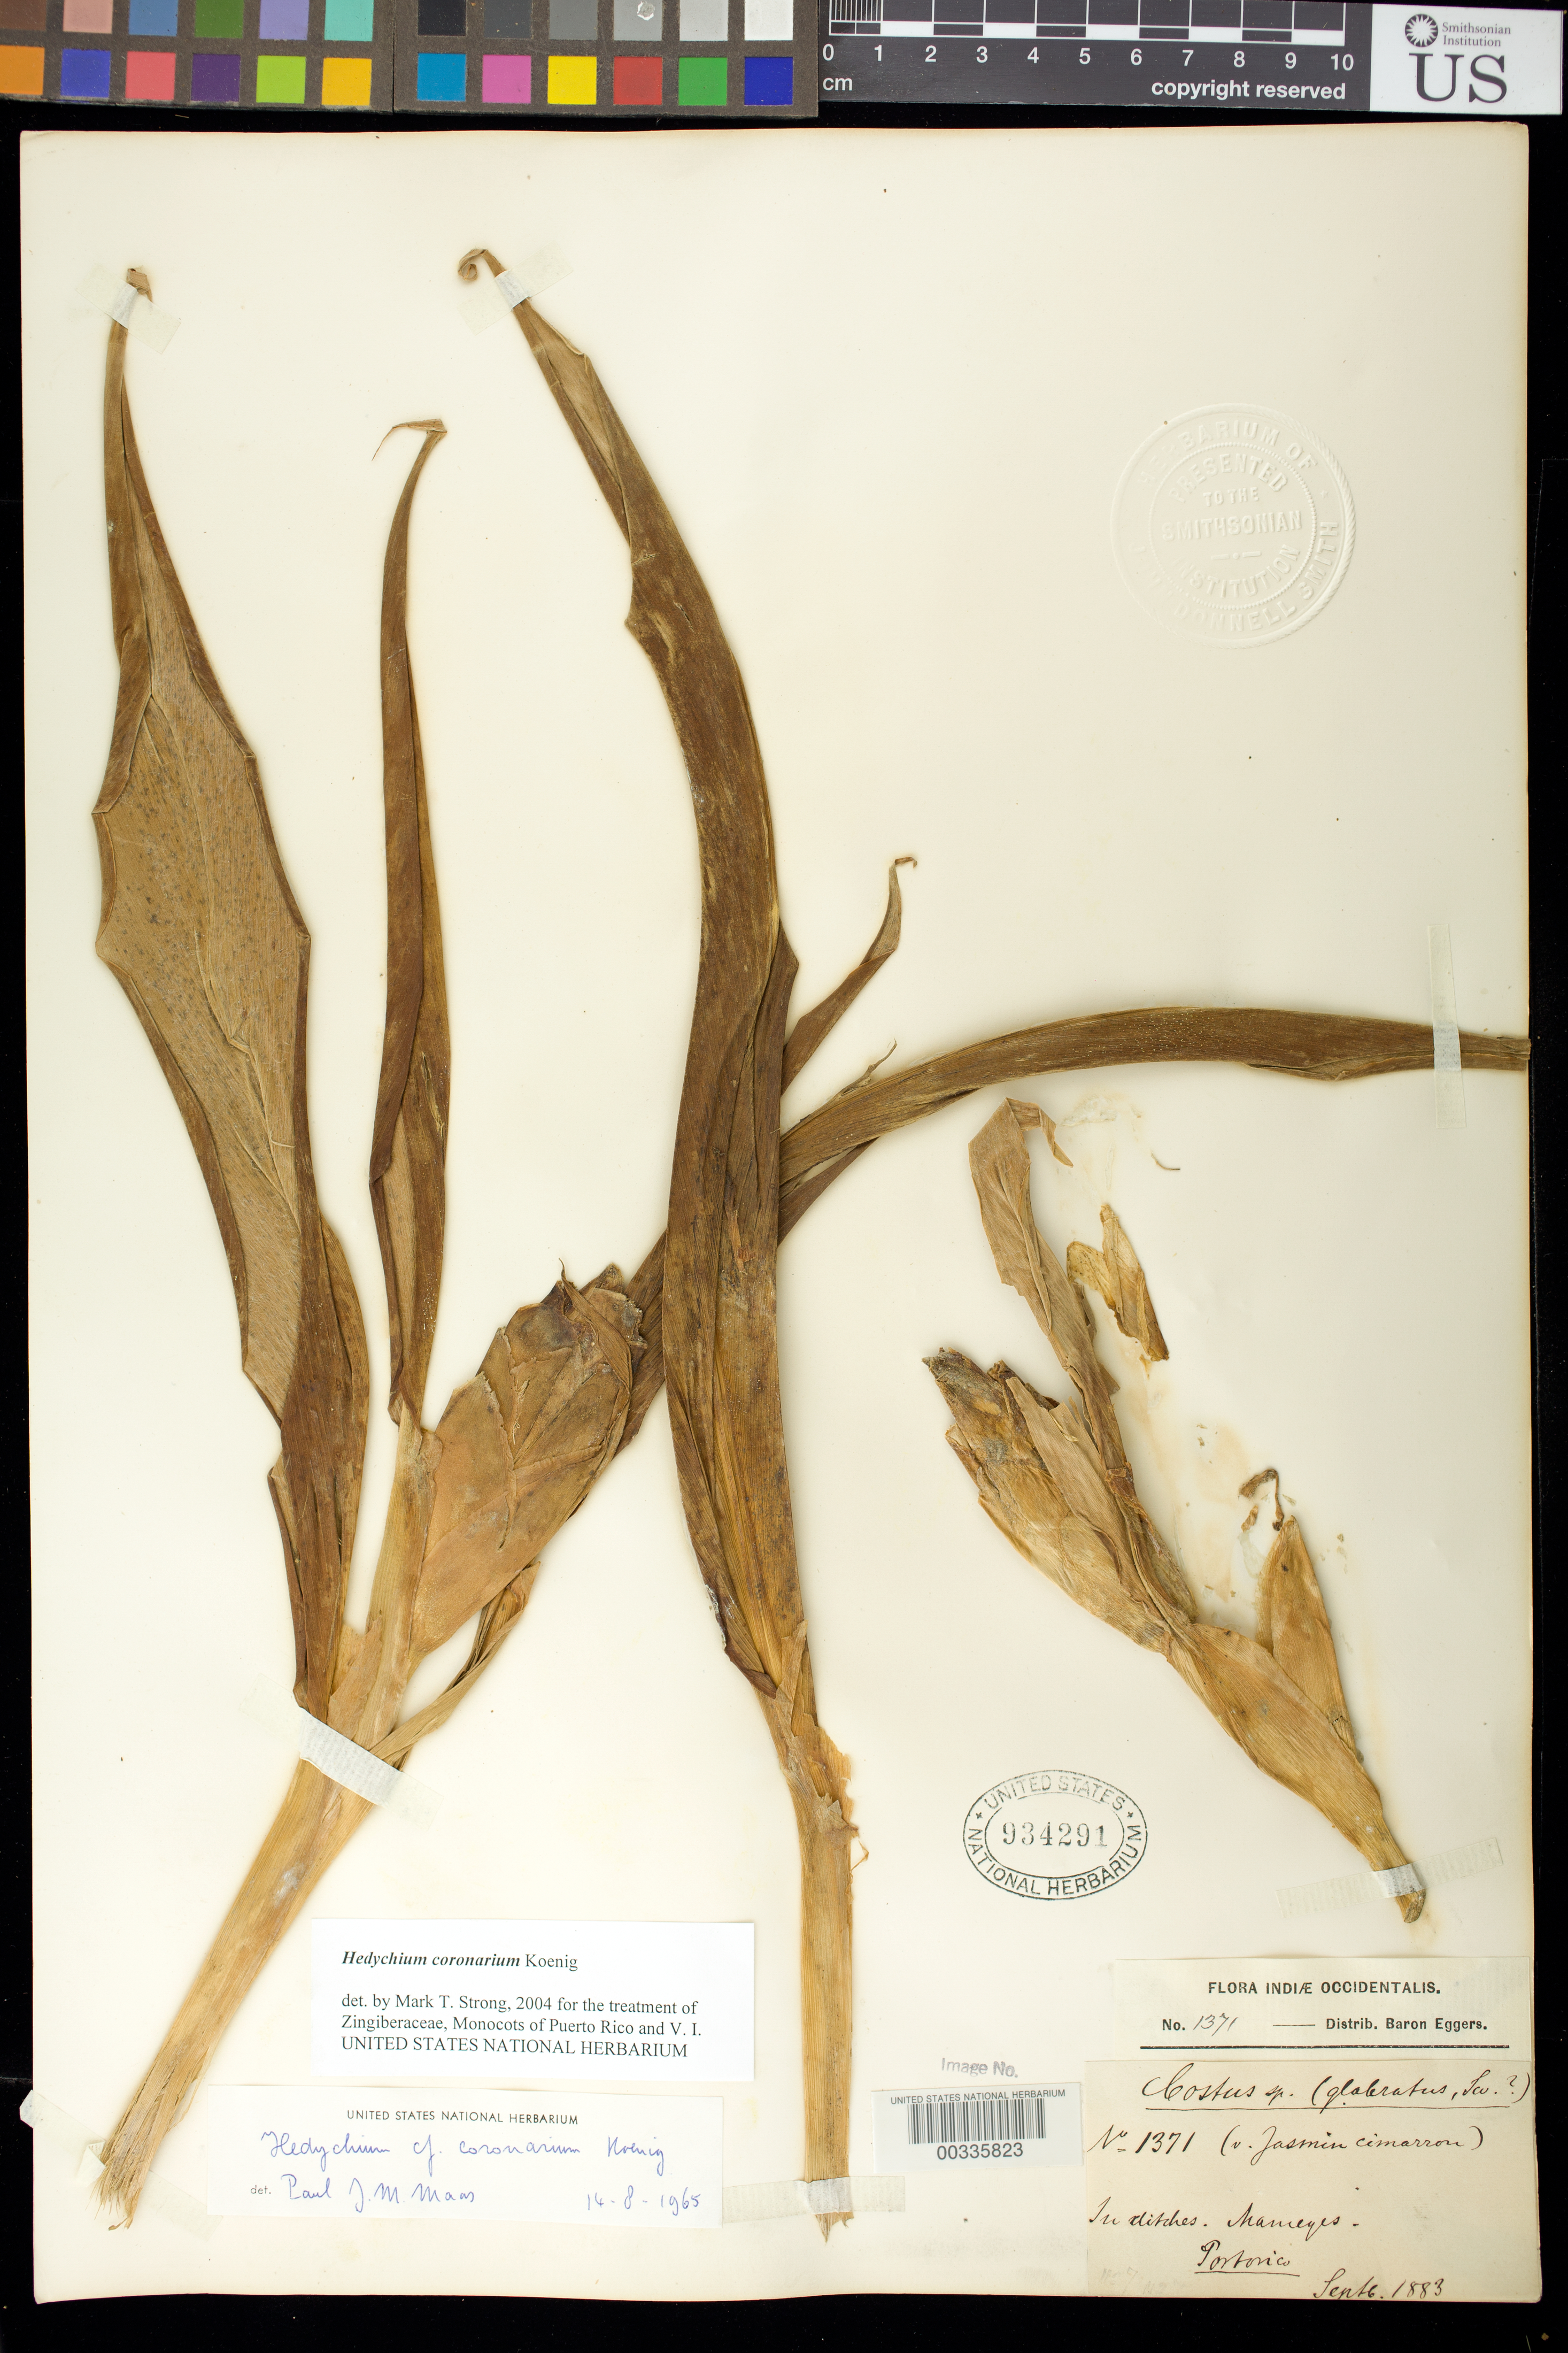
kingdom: Plantae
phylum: Tracheophyta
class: Liliopsida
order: Zingiberales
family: Zingiberaceae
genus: Hedychium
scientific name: Hedychium coronarium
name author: J. Koenig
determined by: Maas, Paul J. M.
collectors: H. F. A. von Eggers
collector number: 1371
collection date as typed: Sep 1883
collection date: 1883-09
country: Puerto Rico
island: Greater Antilles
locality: Mameyes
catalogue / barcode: US 934291